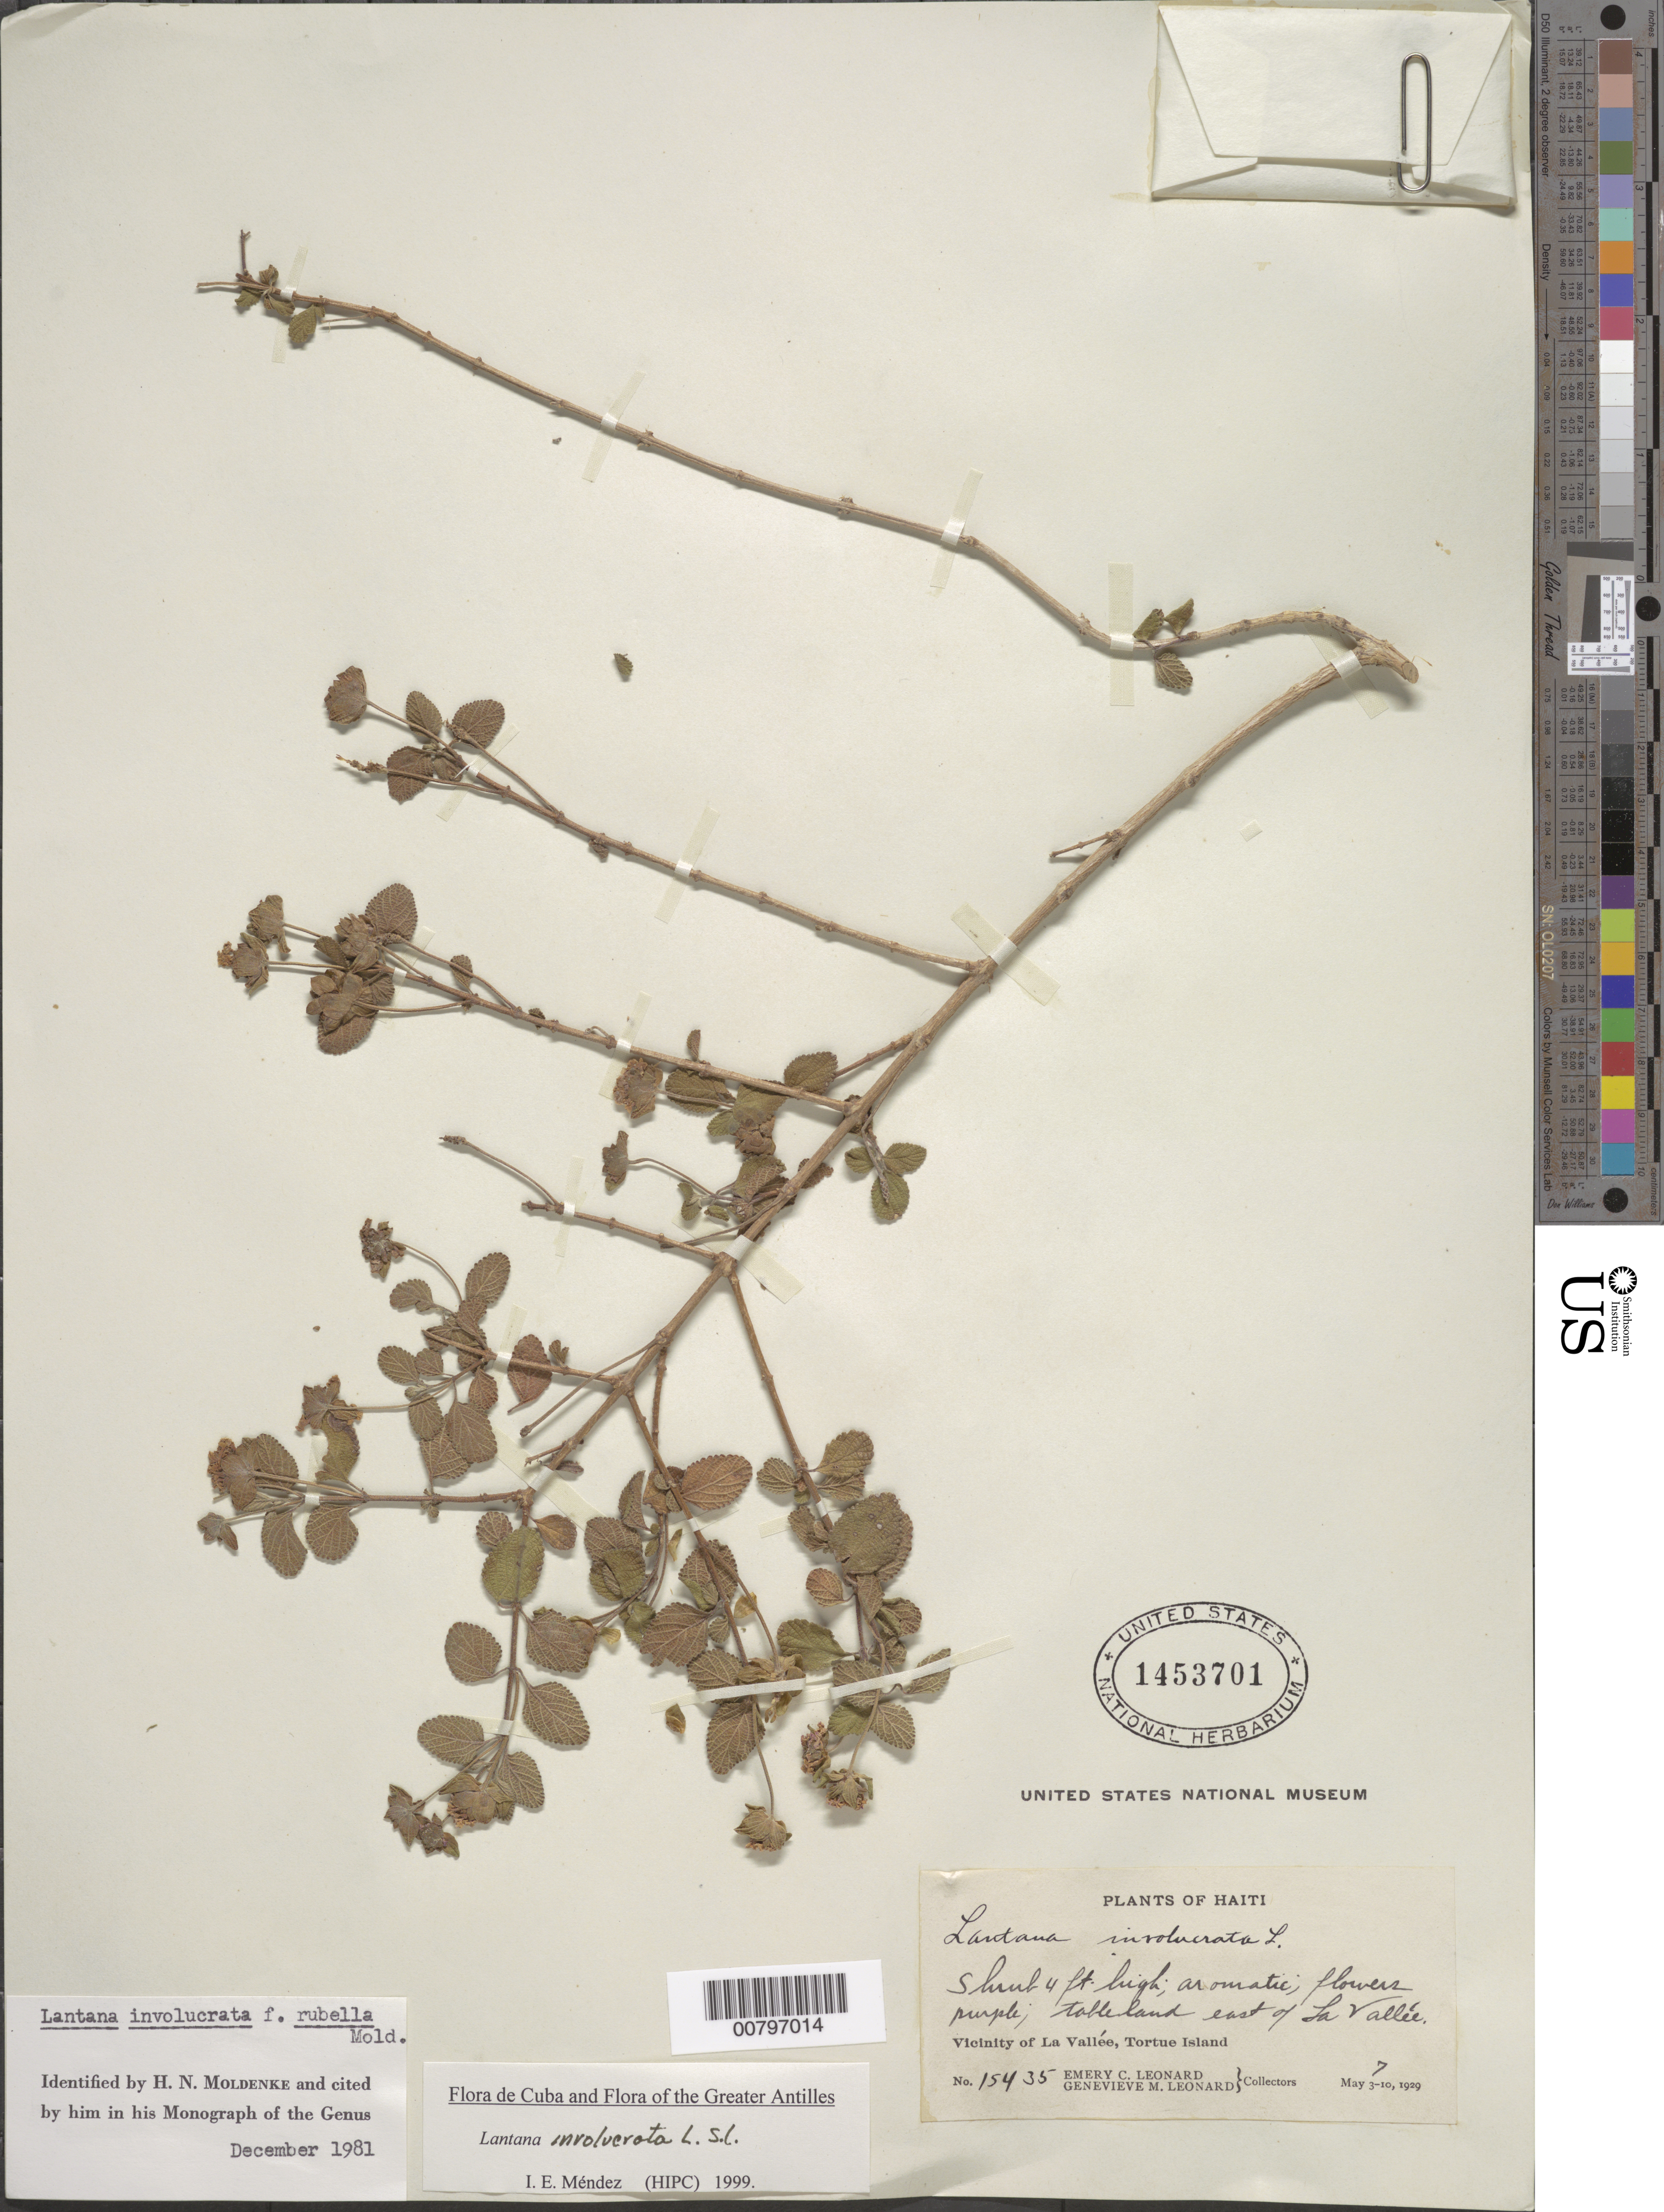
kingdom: Plantae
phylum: Tracheophyta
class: Magnoliopsida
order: Lamiales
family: Verbenaceae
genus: Lantana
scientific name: Lantana involucrata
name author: L.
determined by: Méndez, Isidro E., (HIPC)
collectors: E. C. Leonard & G. M. Leonard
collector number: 15435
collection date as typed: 07 May 1929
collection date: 1929-05-07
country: Haiti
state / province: Nord-Ouest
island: Île de la Tortue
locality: Vicinity of la Vallée, E of city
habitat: Table land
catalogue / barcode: US 1453701